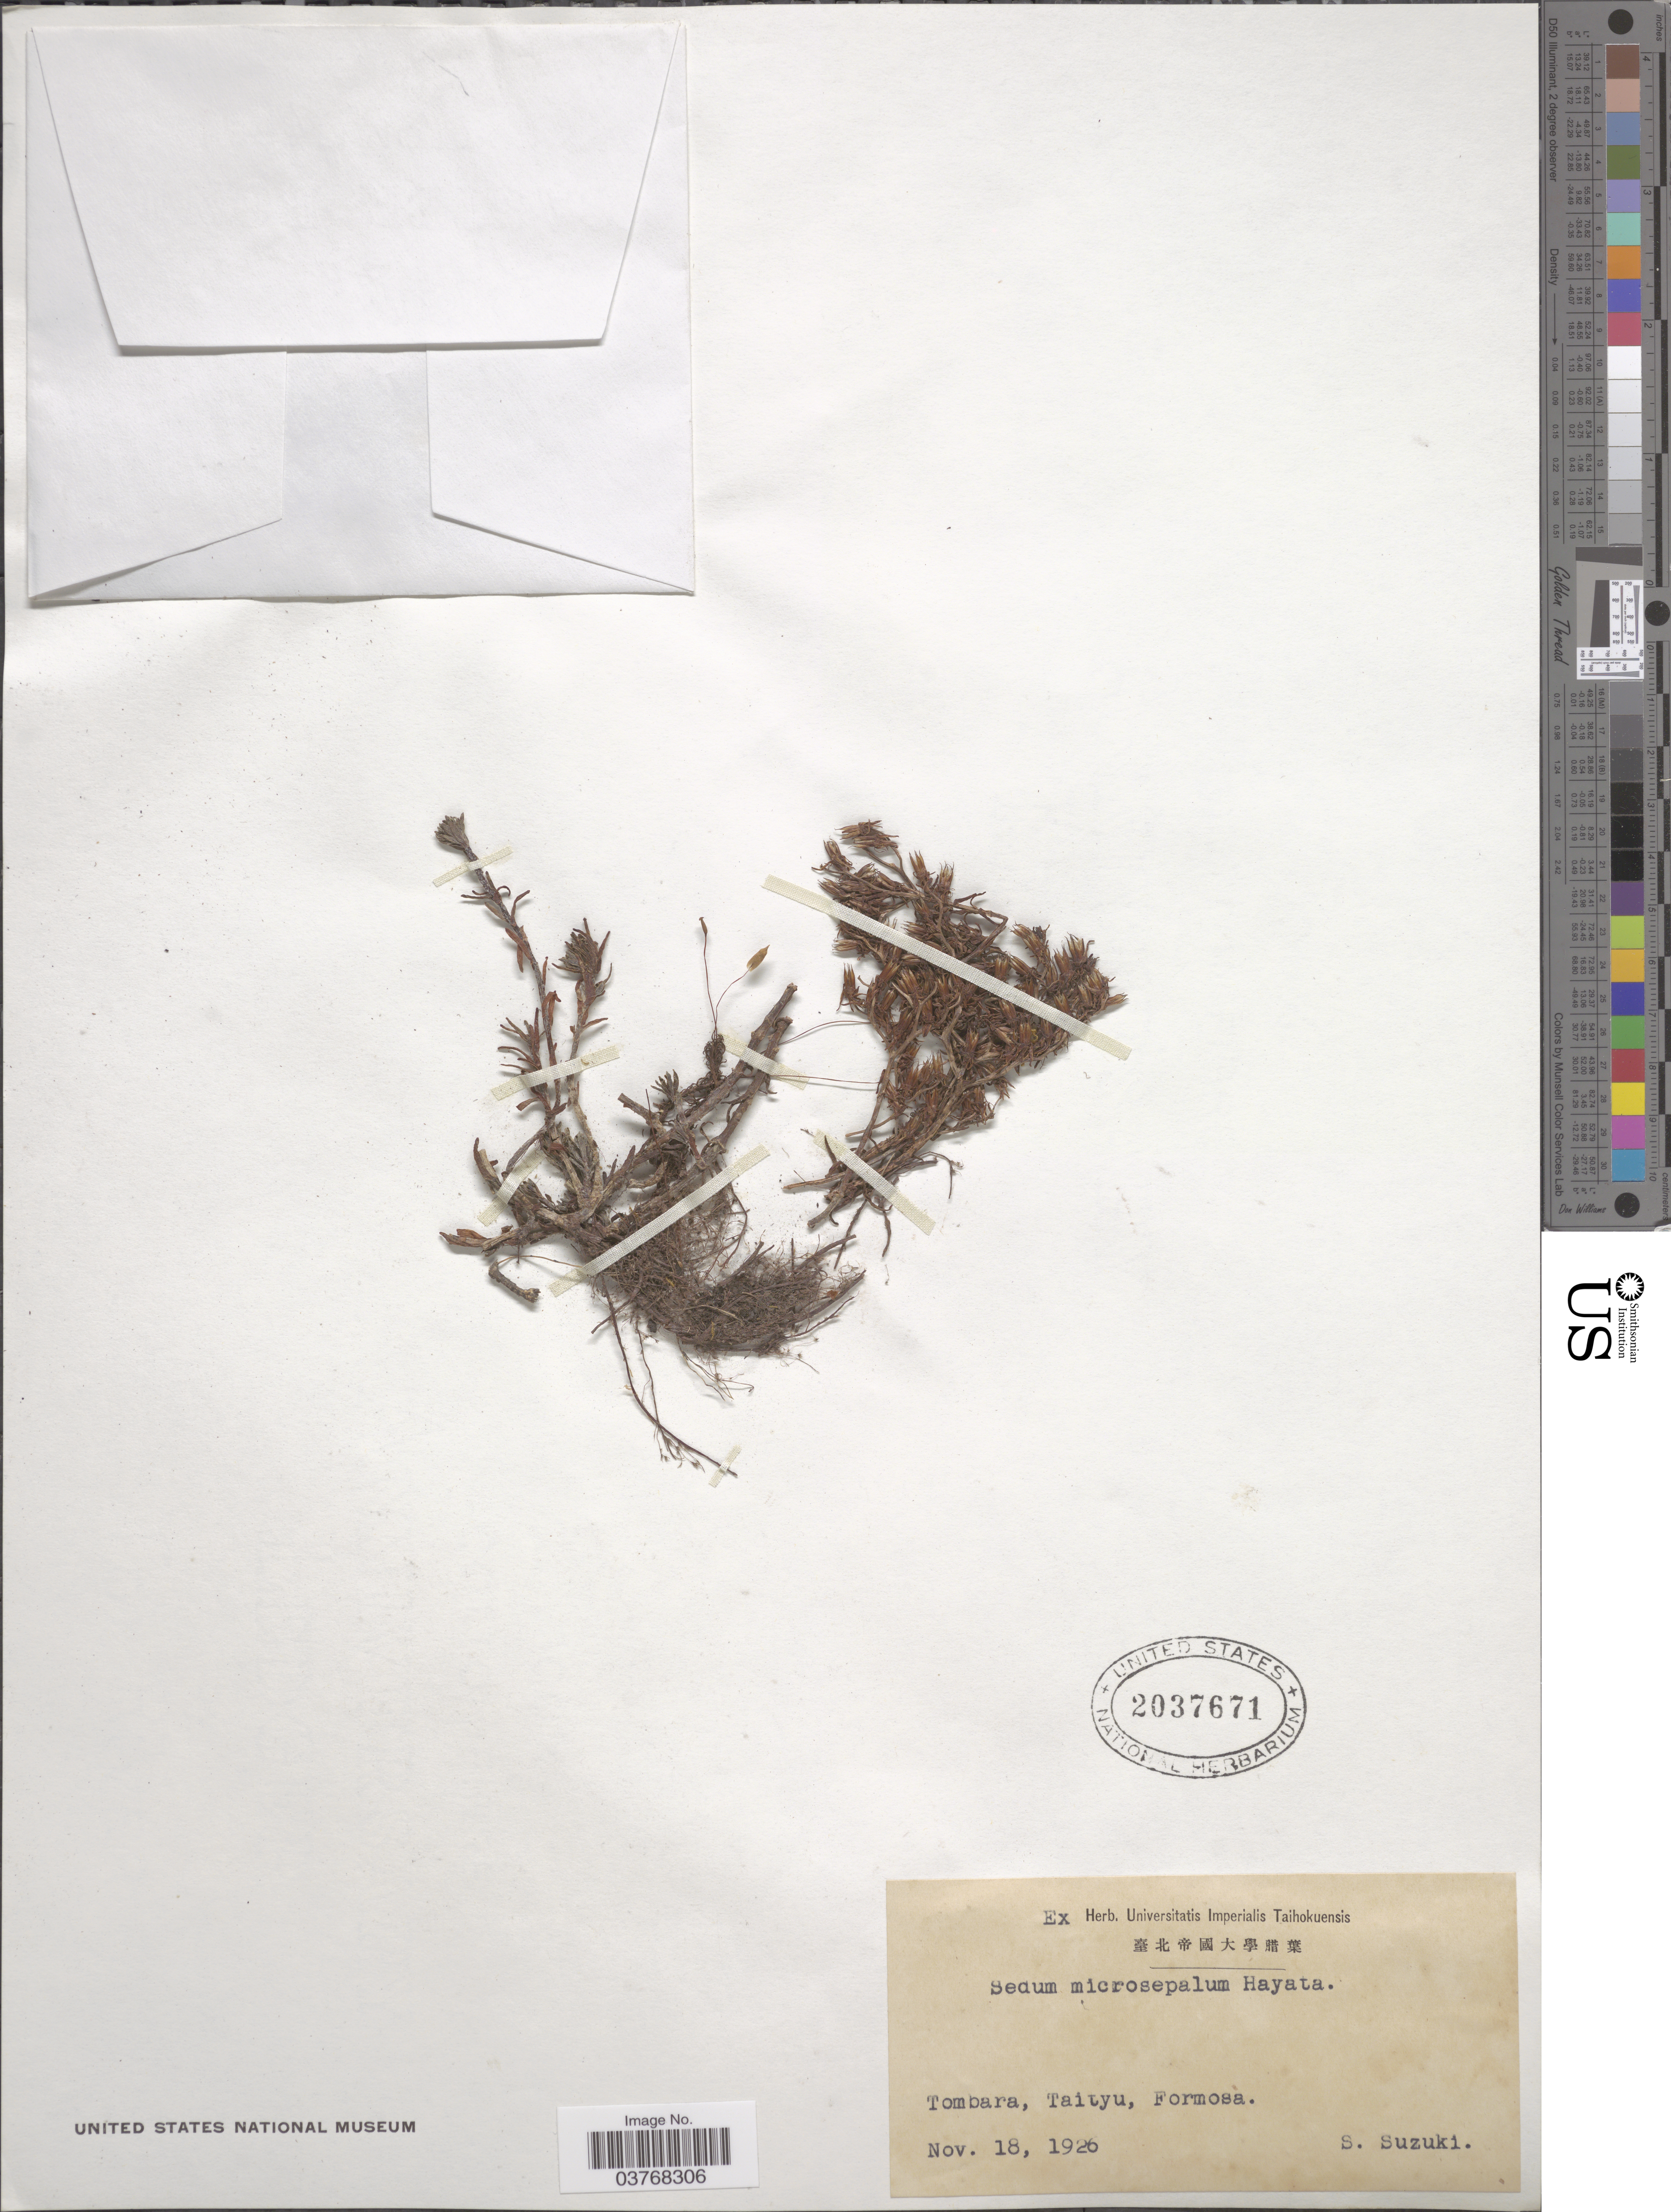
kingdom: Plantae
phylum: Tracheophyta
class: Magnoliopsida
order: Saxifragales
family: Crassulaceae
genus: Sedum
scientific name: Sedum microsepalum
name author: Hayata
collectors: S. Suzuki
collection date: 1926-11-18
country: Taiwan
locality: Tombara. Taityu, Formosa.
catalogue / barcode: US 2037671